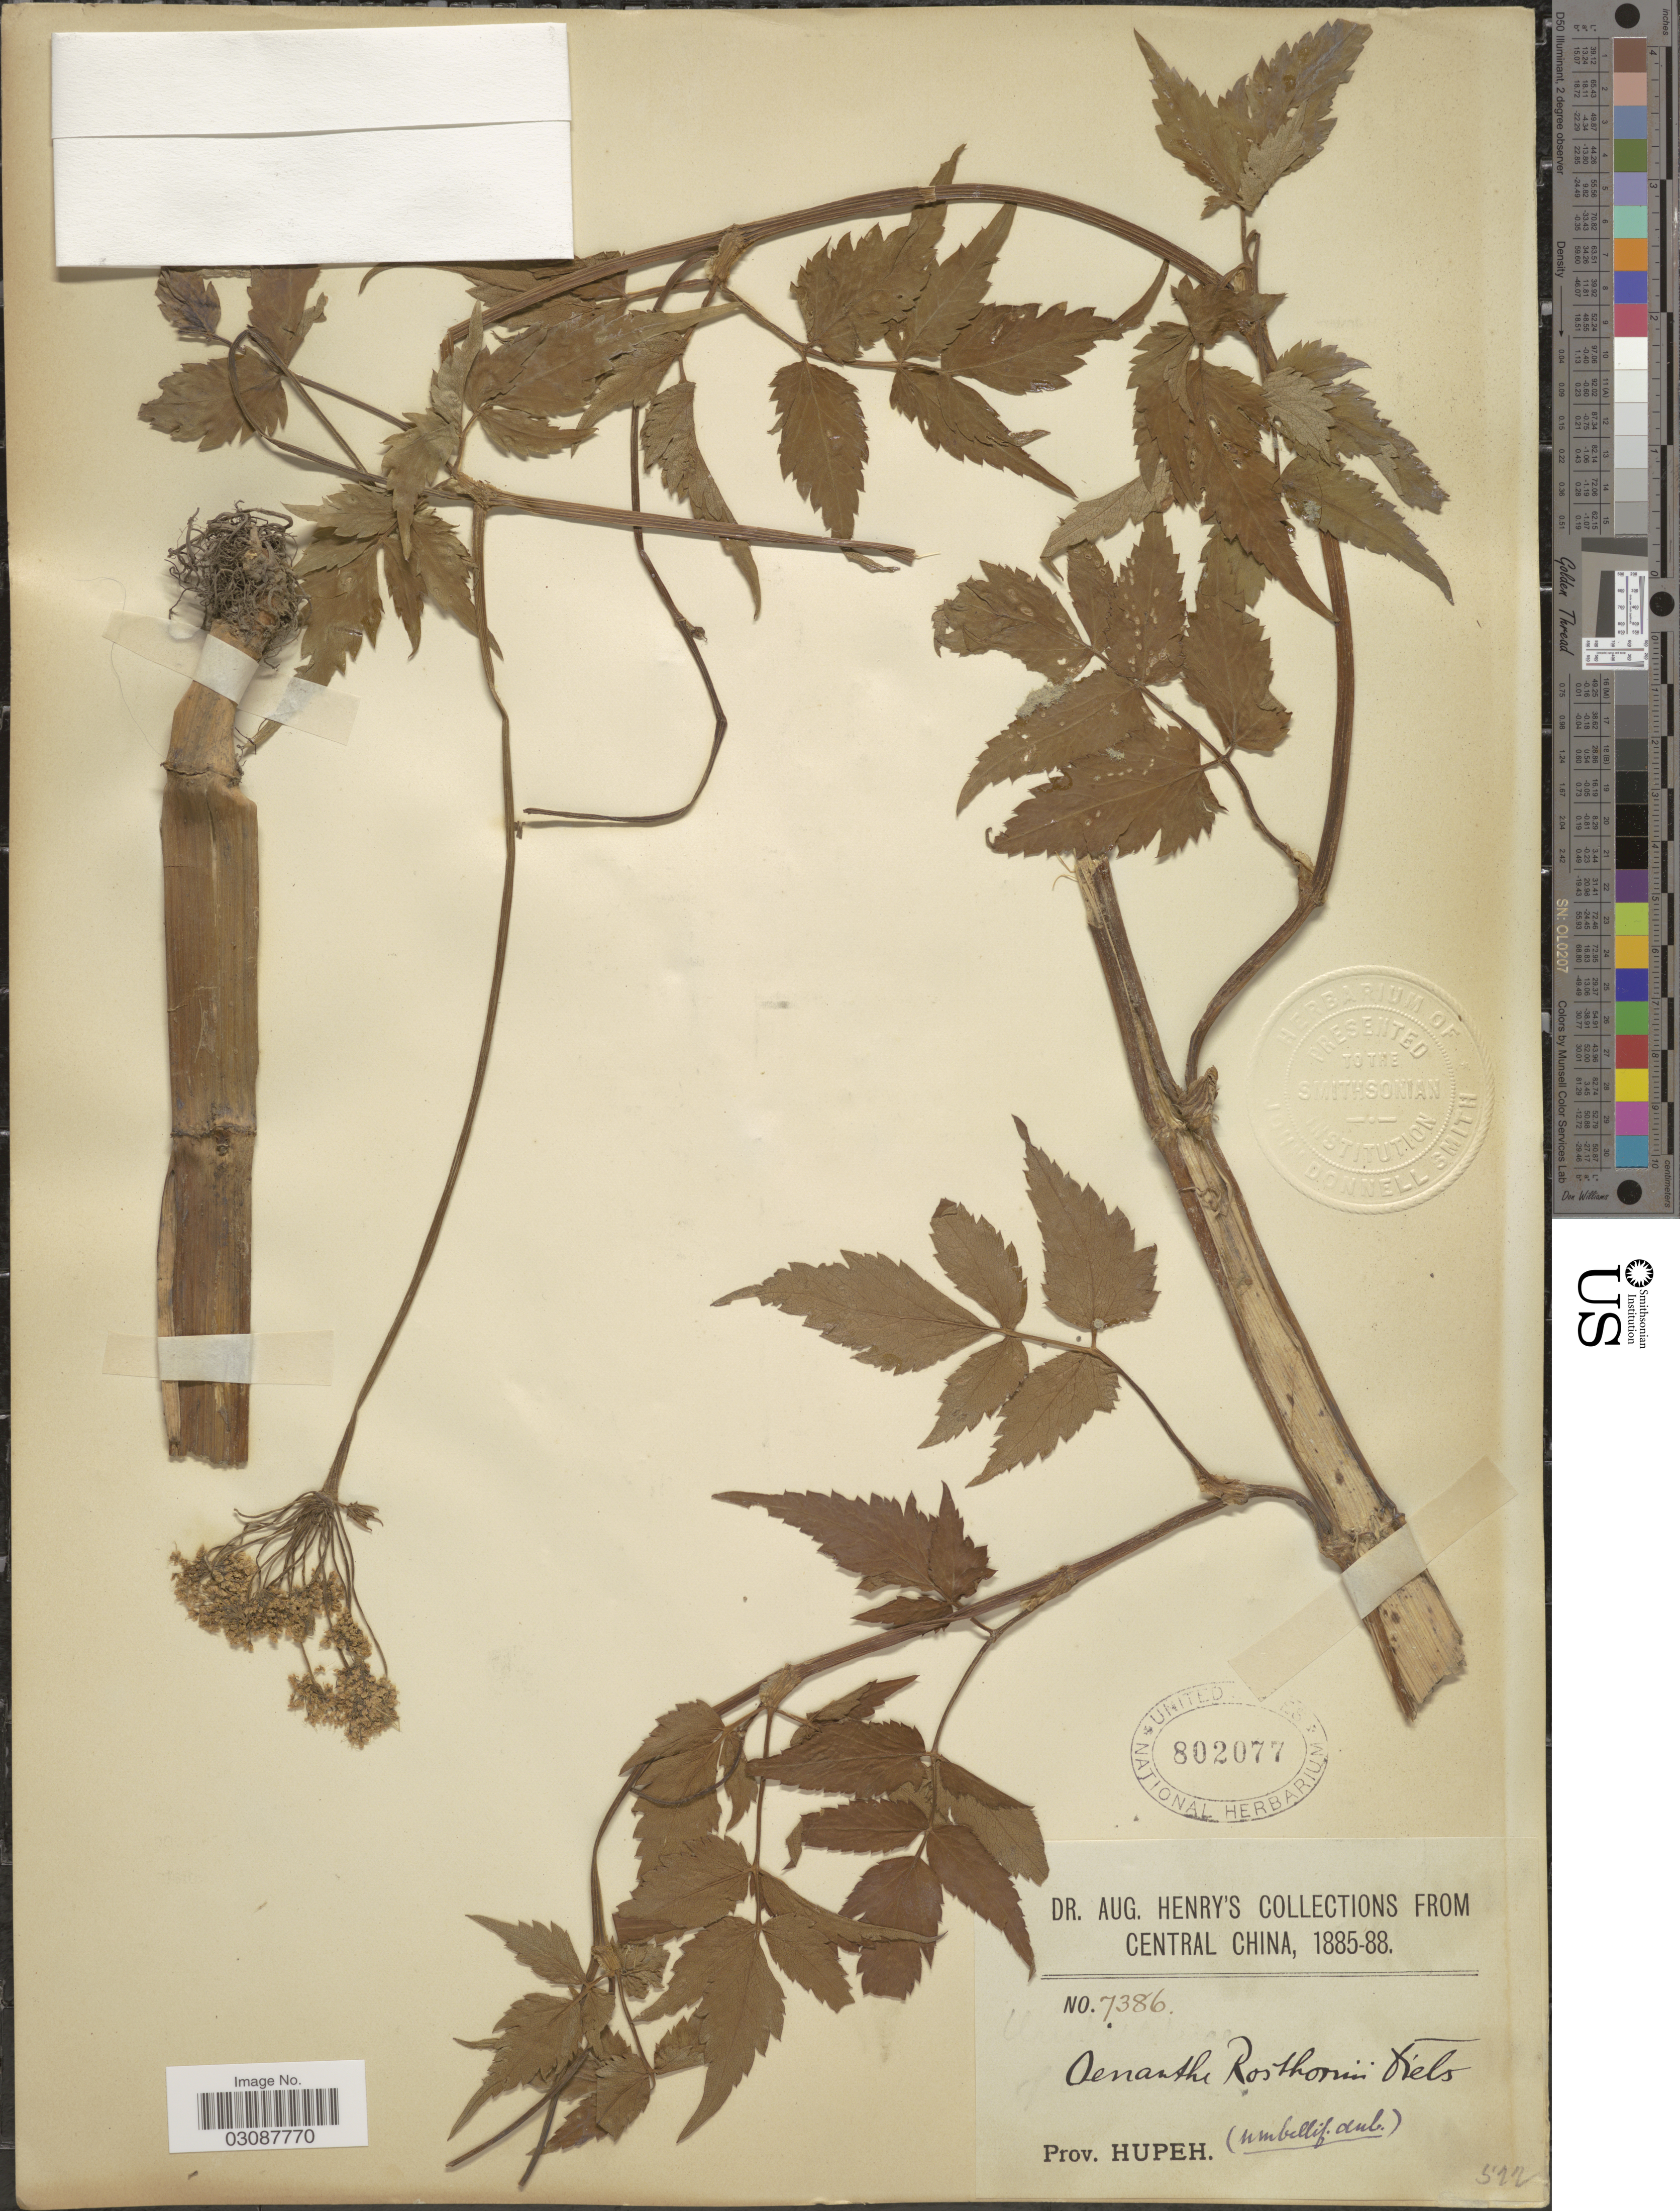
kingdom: Plantae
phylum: Tracheophyta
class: Magnoliopsida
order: Apiales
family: Apiaceae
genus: Oenanthe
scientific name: Oenanthe rosthornii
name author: Diels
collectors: A. Henry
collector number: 7389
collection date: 1885/1888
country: China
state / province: Hubei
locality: Central China, Prov. Hupeh.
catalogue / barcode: US 802077